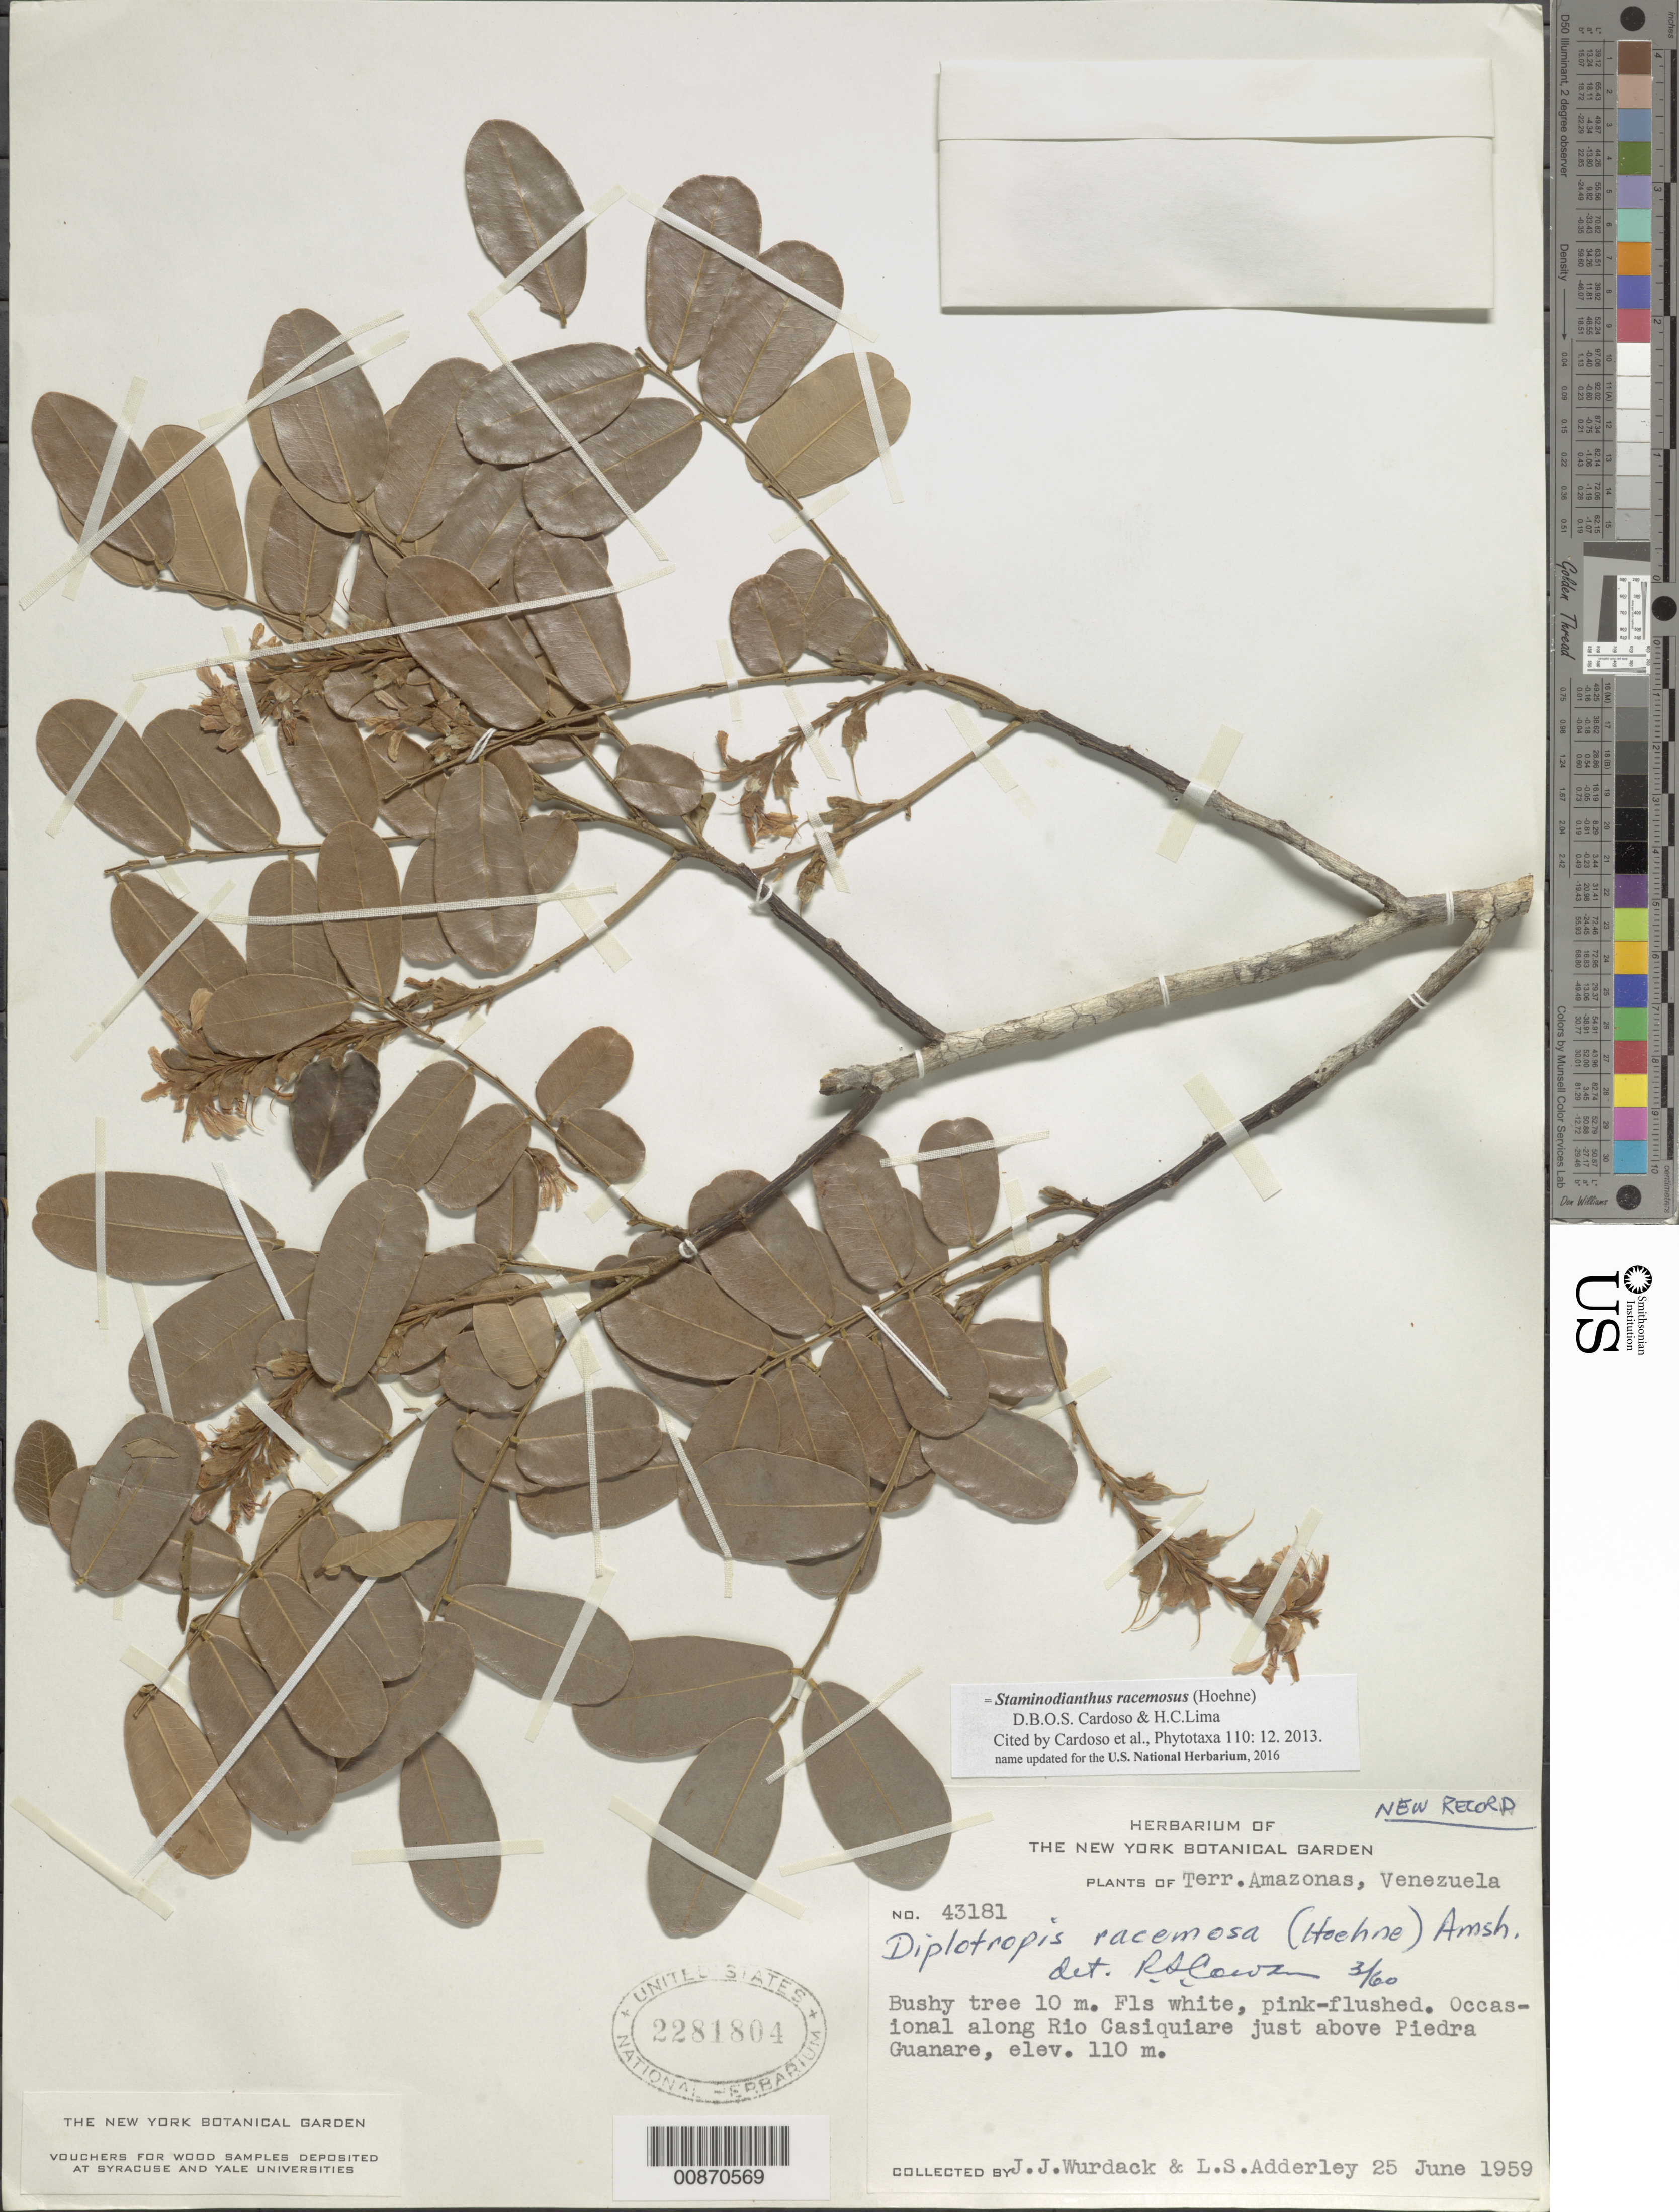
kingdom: Plantae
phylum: Tracheophyta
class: Magnoliopsida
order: Fabales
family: Fabaceae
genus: Staminodianthus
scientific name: Staminodianthus racemosus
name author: (Hoehne) D.B.O.S. Cardoso & H.C. Lima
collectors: J. J. Wurdack & L. S. Adderley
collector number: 43181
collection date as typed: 25-Jun-59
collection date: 1959-06-25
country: Venezuela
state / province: Amazonas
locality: Río Casiquiare, just above Piedra Guanare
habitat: Along river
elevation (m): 110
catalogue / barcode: US 2281804